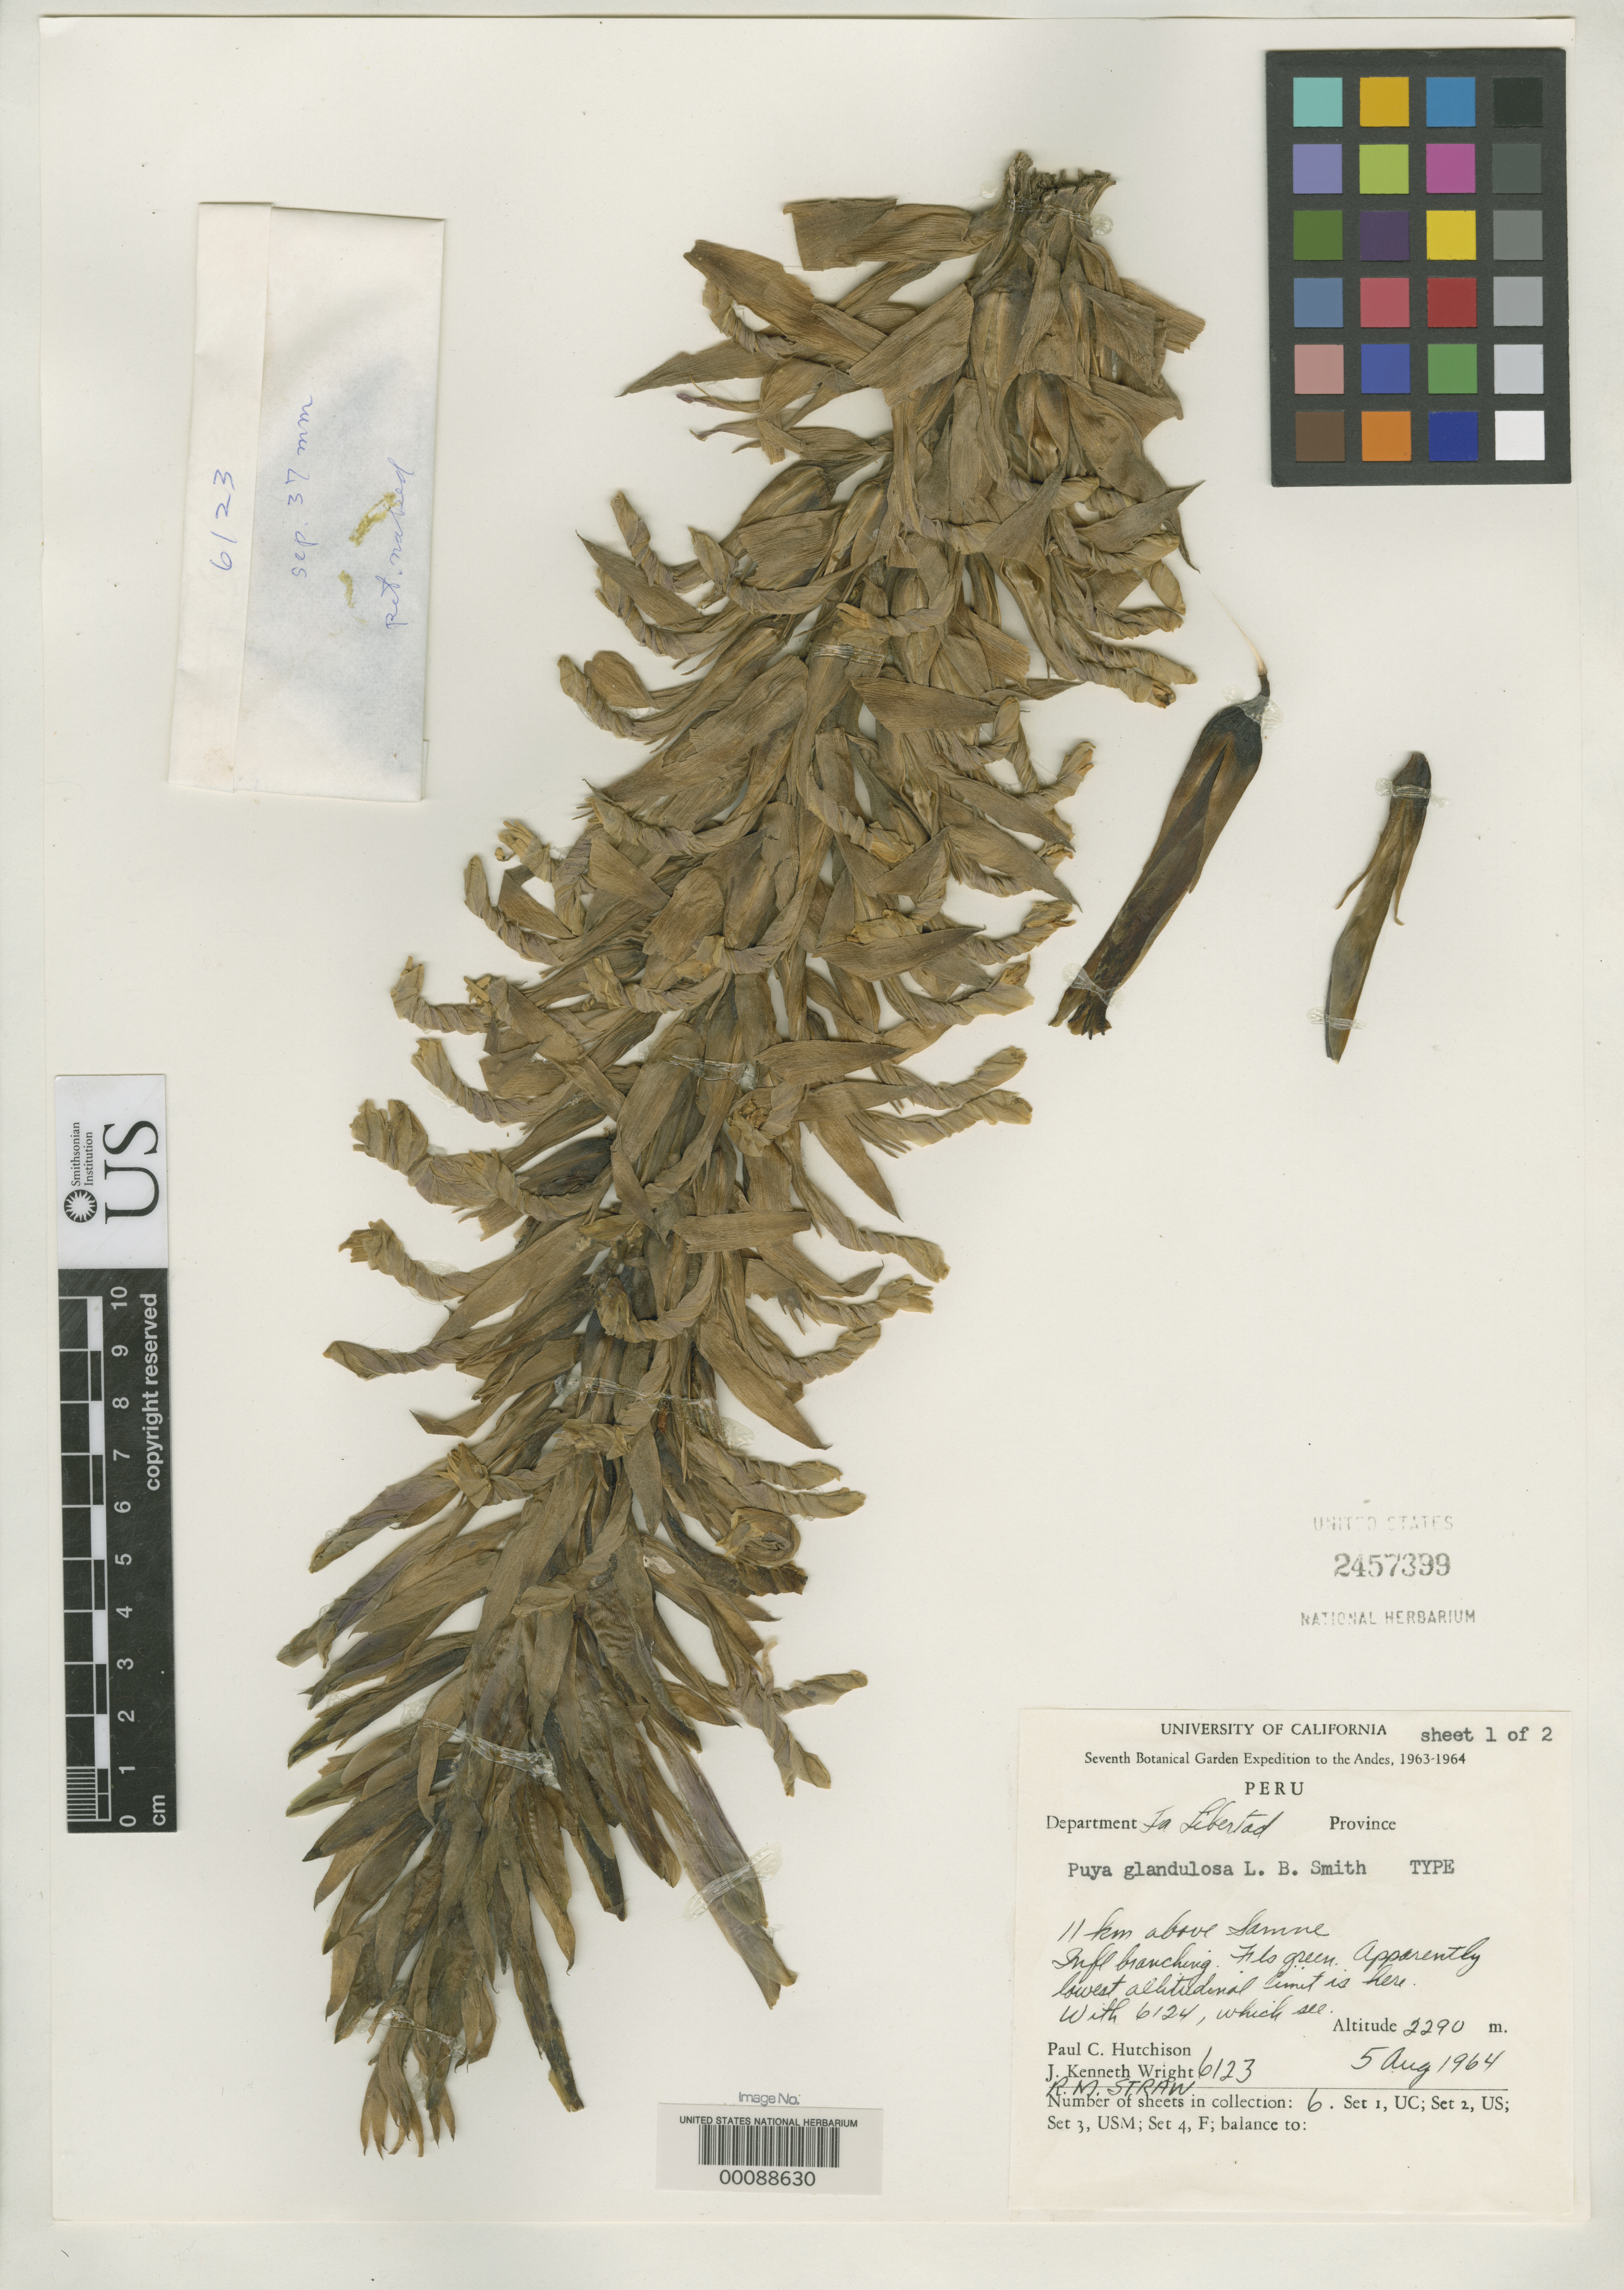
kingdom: Plantae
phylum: Tracheophyta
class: Liliopsida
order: Poales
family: Bromeliaceae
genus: Puya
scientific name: Puya glandulosa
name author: L.B. Sm.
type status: Holotype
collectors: P. C. Hutchison & J. K. Wright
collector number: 6123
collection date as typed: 05 Aug 1964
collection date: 1964-08-05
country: Peru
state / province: La Libertad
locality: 11 km above Samne.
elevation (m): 2290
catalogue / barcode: US 2457399